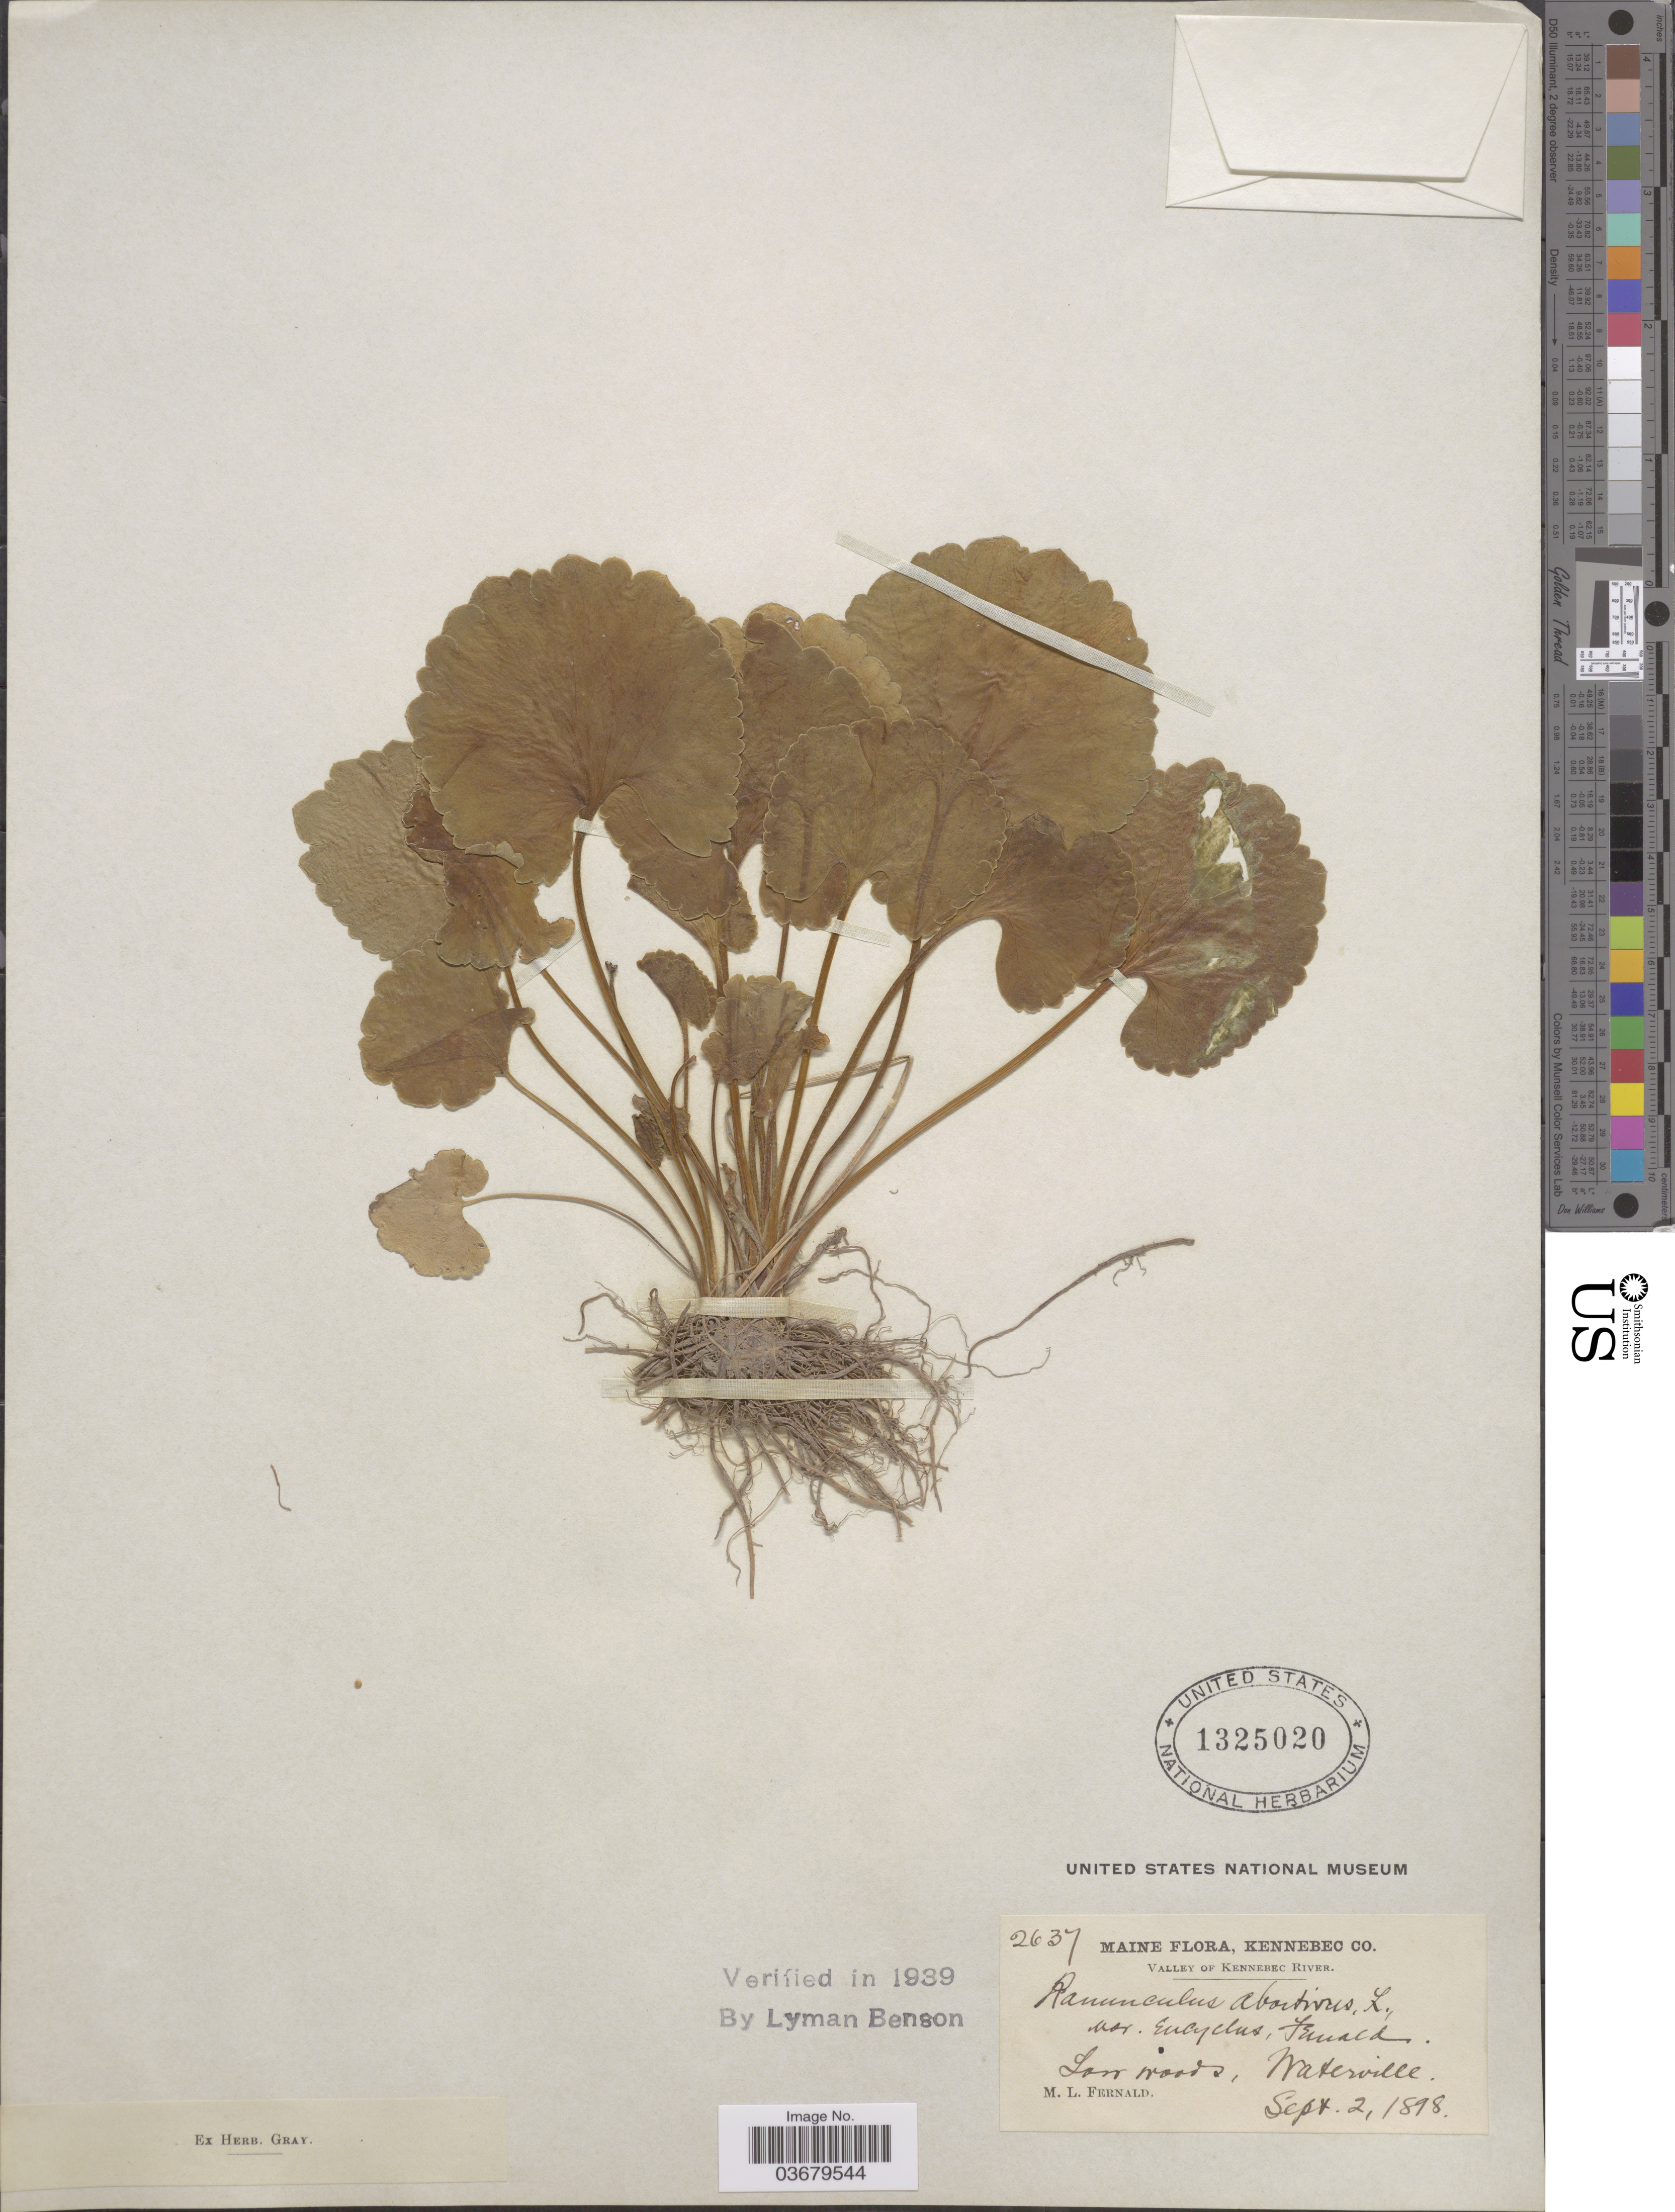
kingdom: Plantae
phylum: Tracheophyta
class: Magnoliopsida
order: Ranunculales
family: Ranunculaceae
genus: Ranunculus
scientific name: Ranunculus abortivus var. eucyclus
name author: Fernald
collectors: M. L. Fernald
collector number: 2637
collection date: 1898-09-02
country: United States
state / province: Maine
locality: Kennebec Co. Valley of Kennebec River. Waterville.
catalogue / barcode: US 1325020